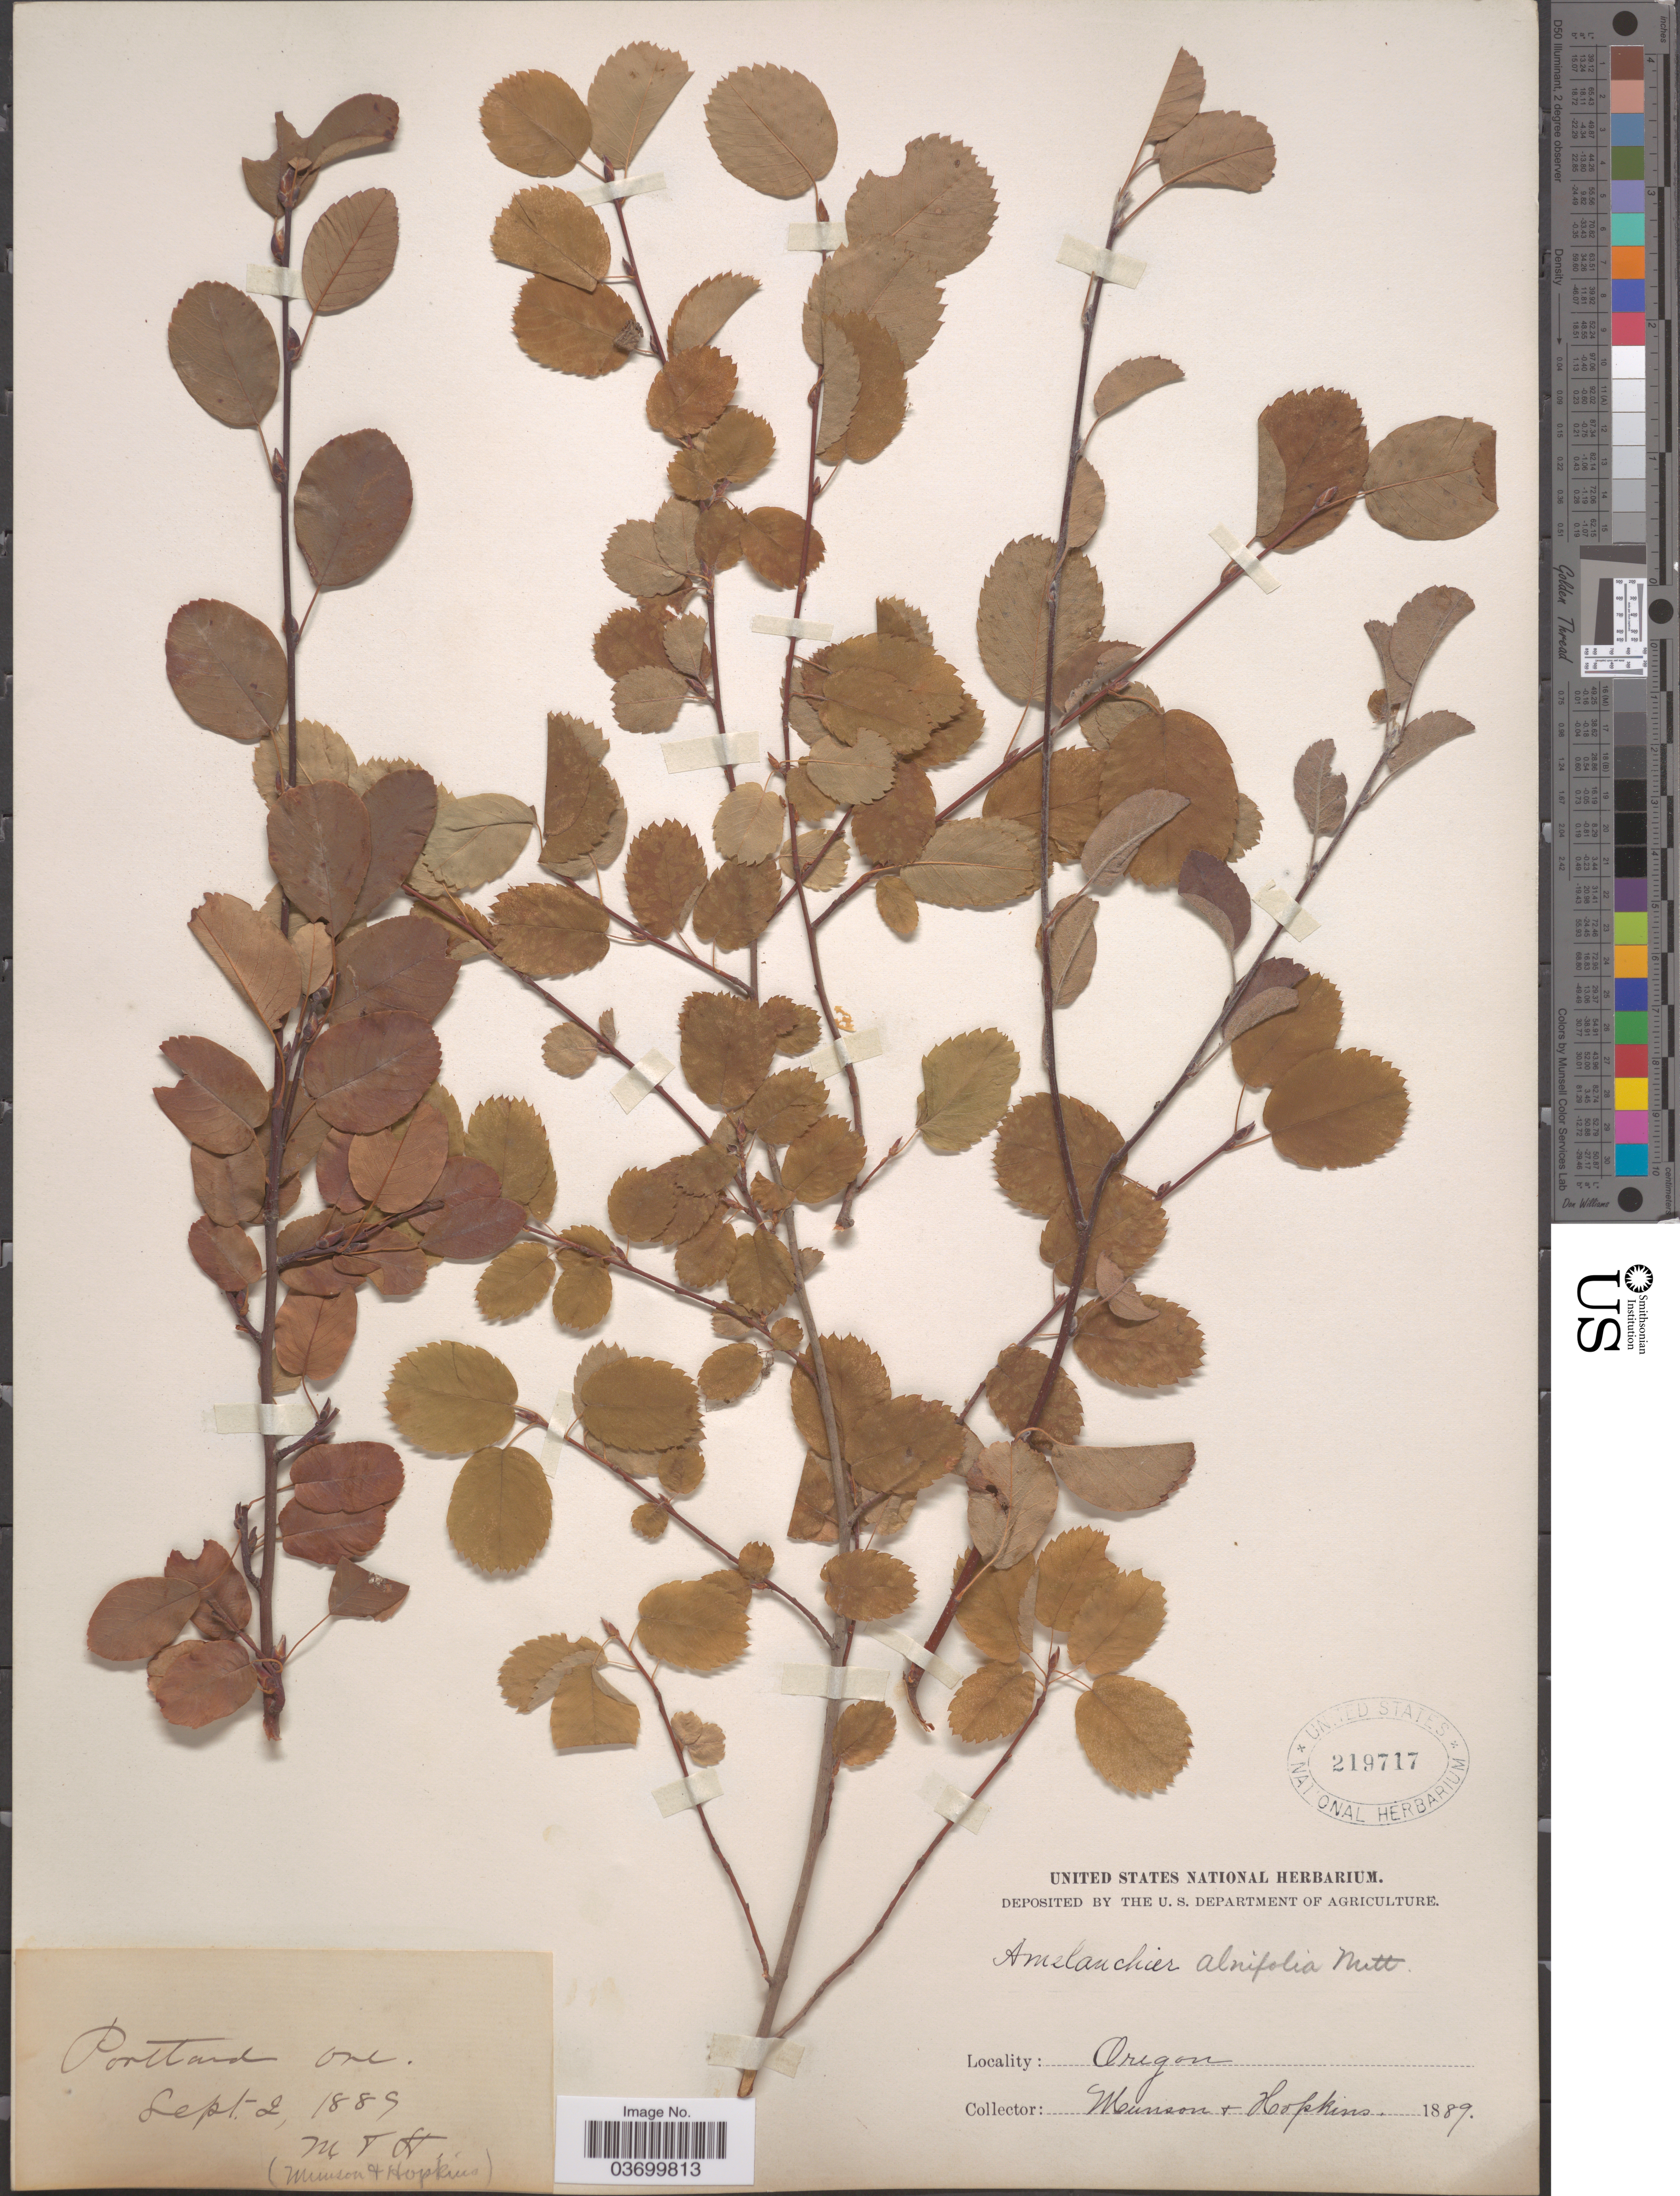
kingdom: Plantae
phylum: Tracheophyta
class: Magnoliopsida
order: Rosales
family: Rosaceae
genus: Amelanchier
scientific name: Amelanchier alnifolia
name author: (Nutt.) Nutt. ex M. Roem.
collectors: -. Munson & -- Hopkins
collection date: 1889-09-02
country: United States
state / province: Oregon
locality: Portland.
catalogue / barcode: US 219717